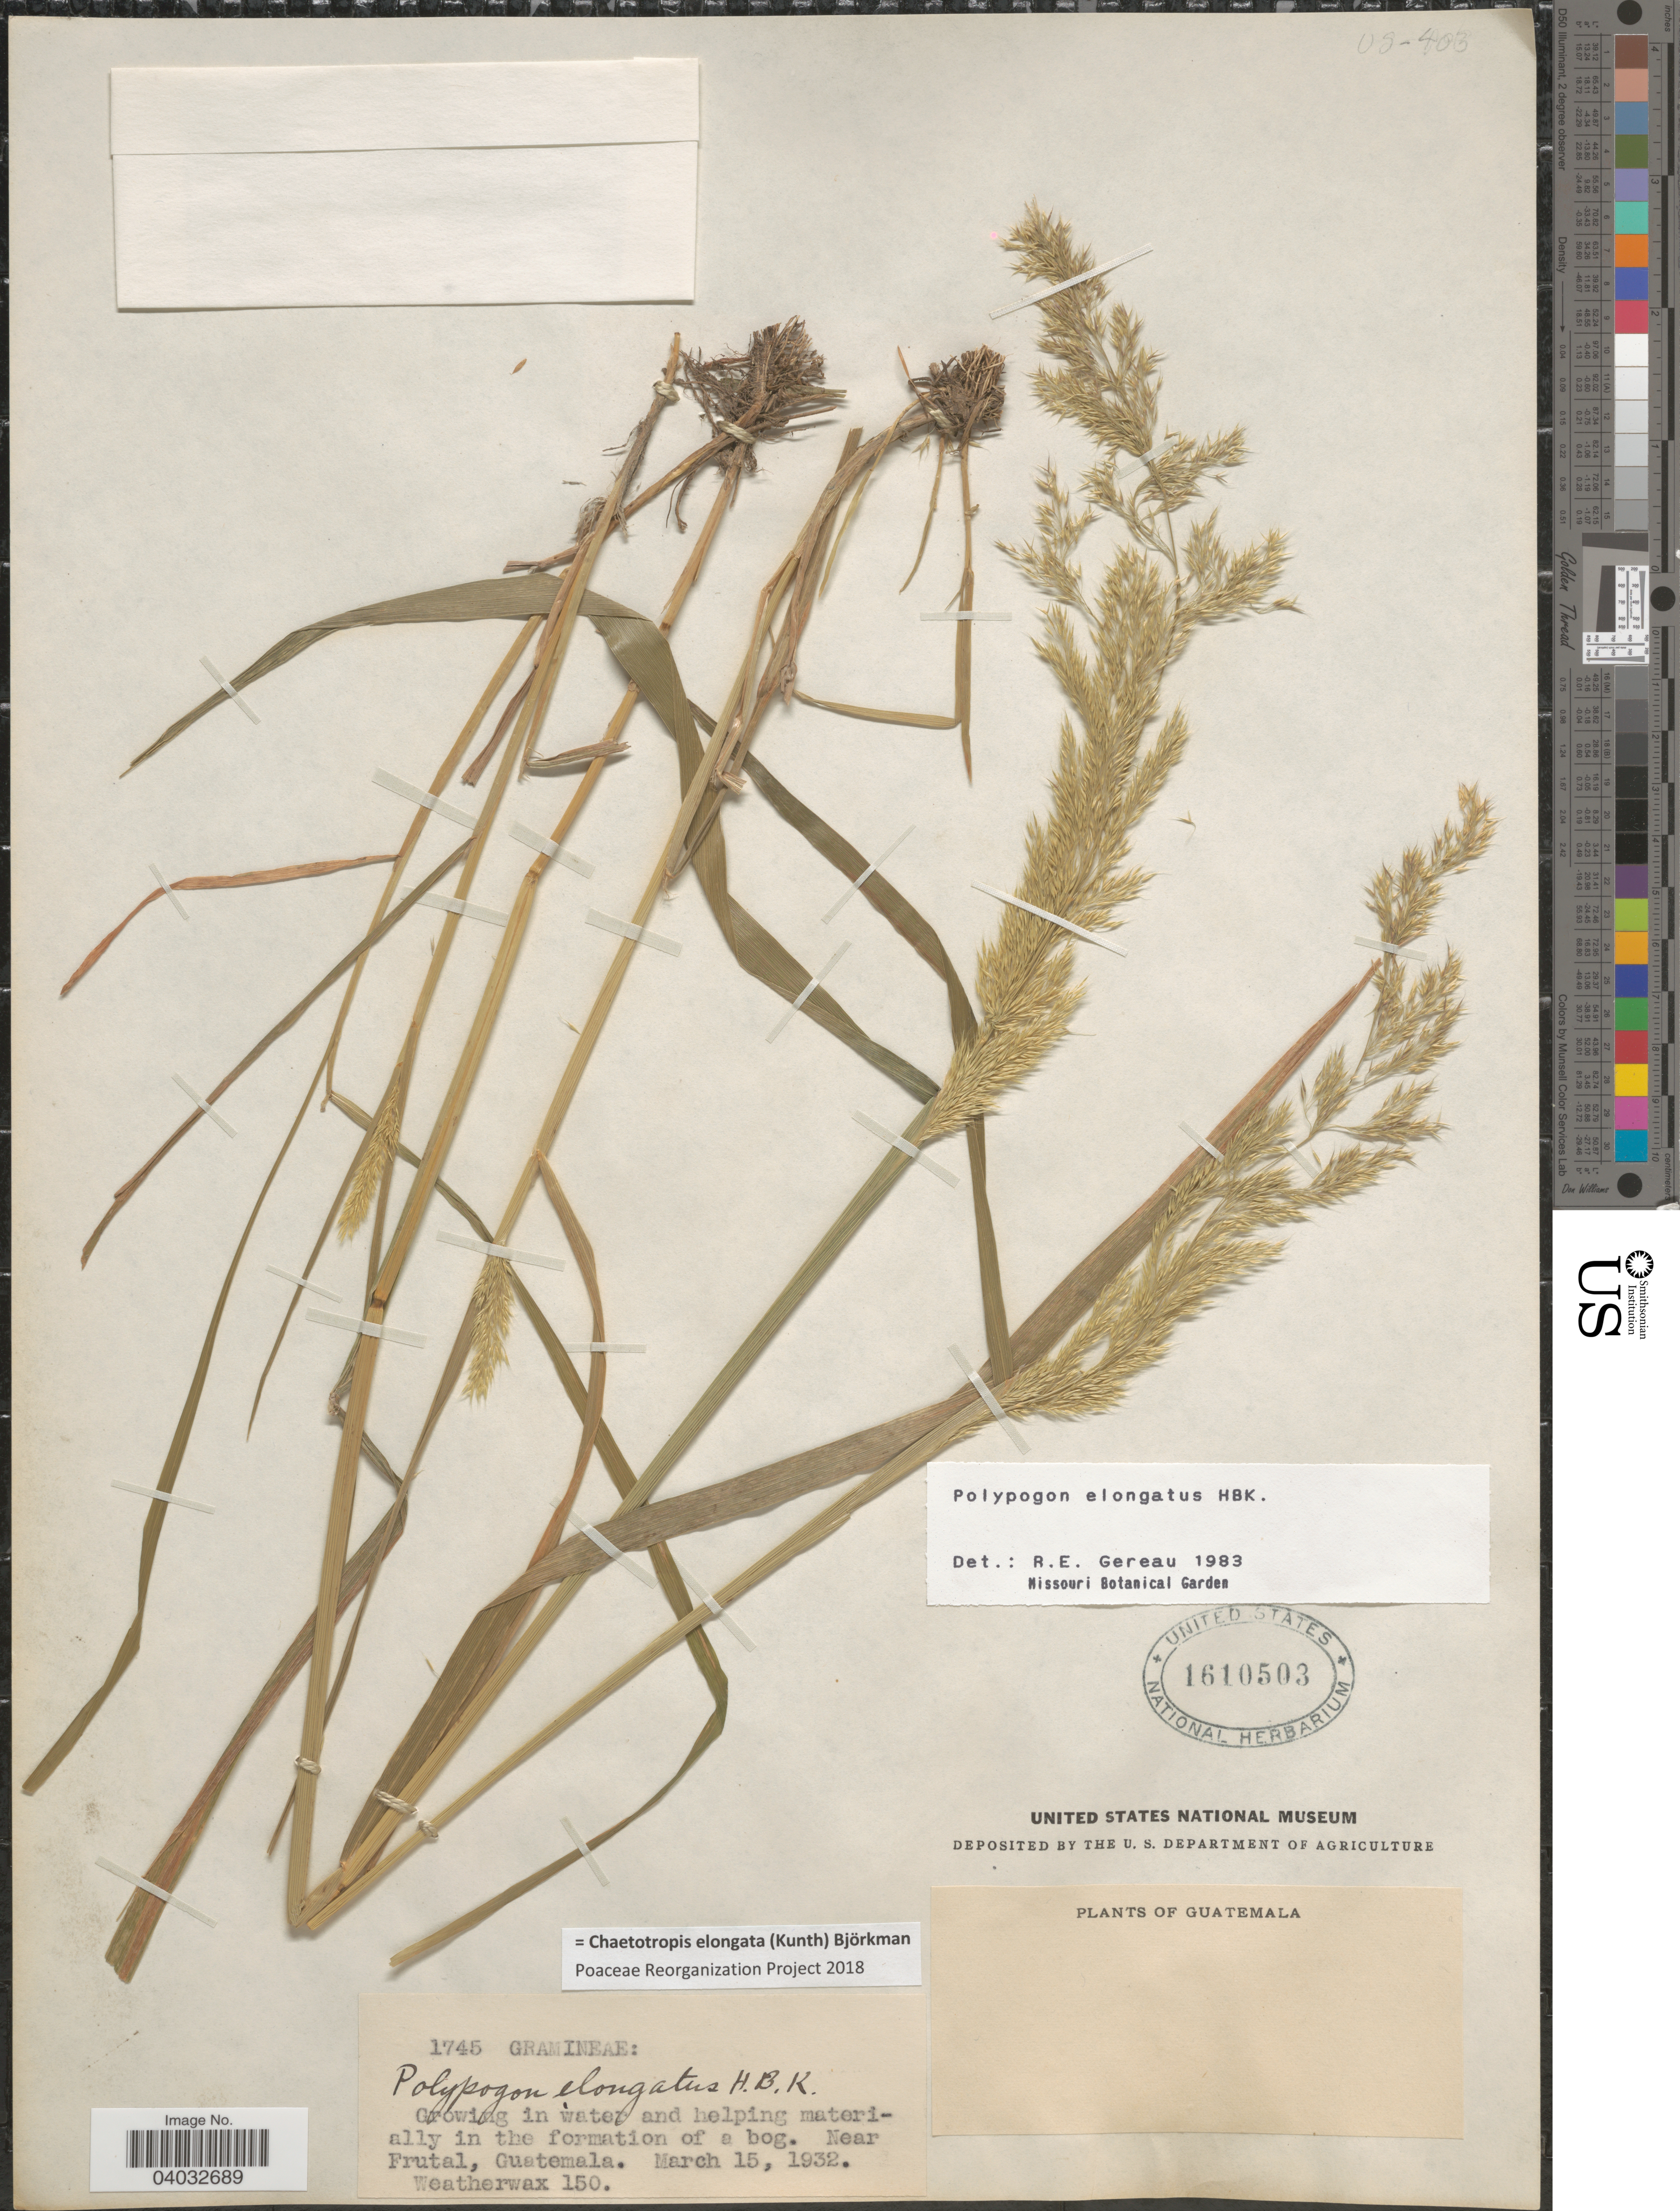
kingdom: Plantae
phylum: Tracheophyta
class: Liliopsida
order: Poales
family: Poaceae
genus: Chaetotropis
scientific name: Chaetotropis elongata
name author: (Kunth) Björkman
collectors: -. Weatherwax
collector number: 150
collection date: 1932-03-15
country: Guatemala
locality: Near Frutal.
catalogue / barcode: US 1610503